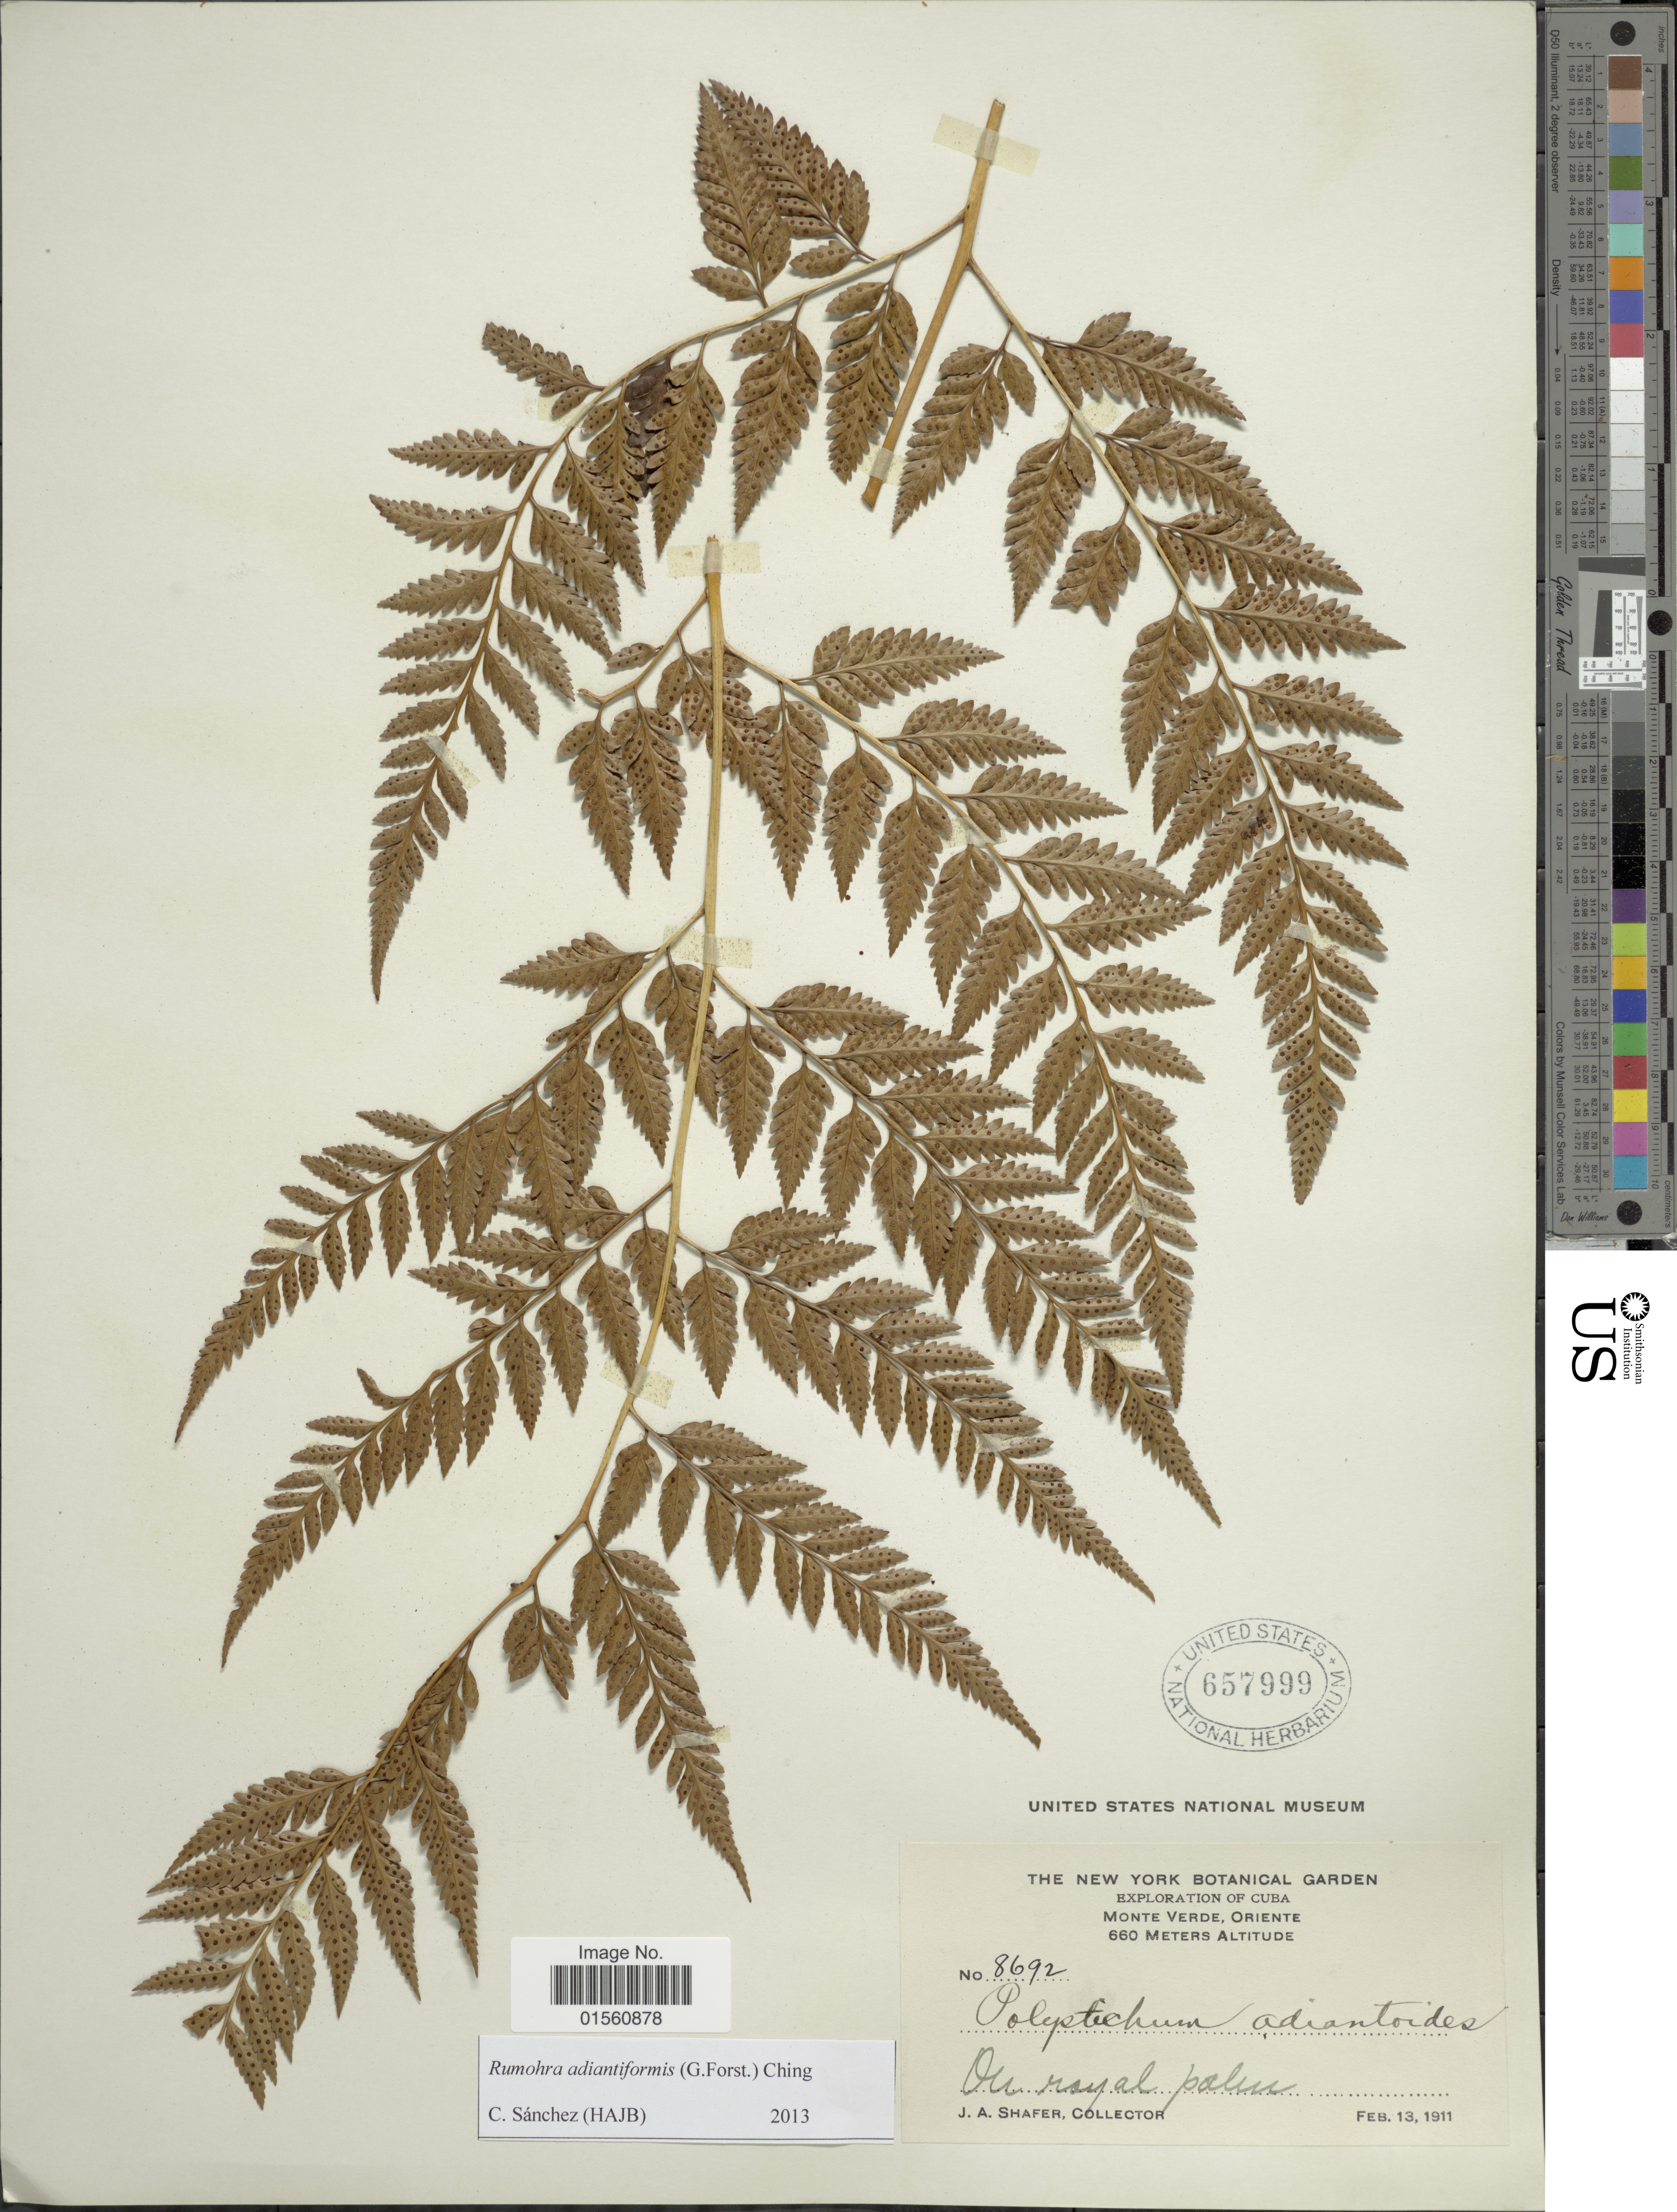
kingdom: Plantae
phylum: Tracheophyta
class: Polypodiopsida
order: Polypodiales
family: Dryopteridaceae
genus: Rumohra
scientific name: Rumohra adiantiformis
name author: (G. Forst.) Ching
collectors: J. A. Shafer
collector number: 8692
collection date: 1911-02-13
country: Cuba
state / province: Oriente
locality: Monte Verde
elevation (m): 660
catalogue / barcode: US 657999